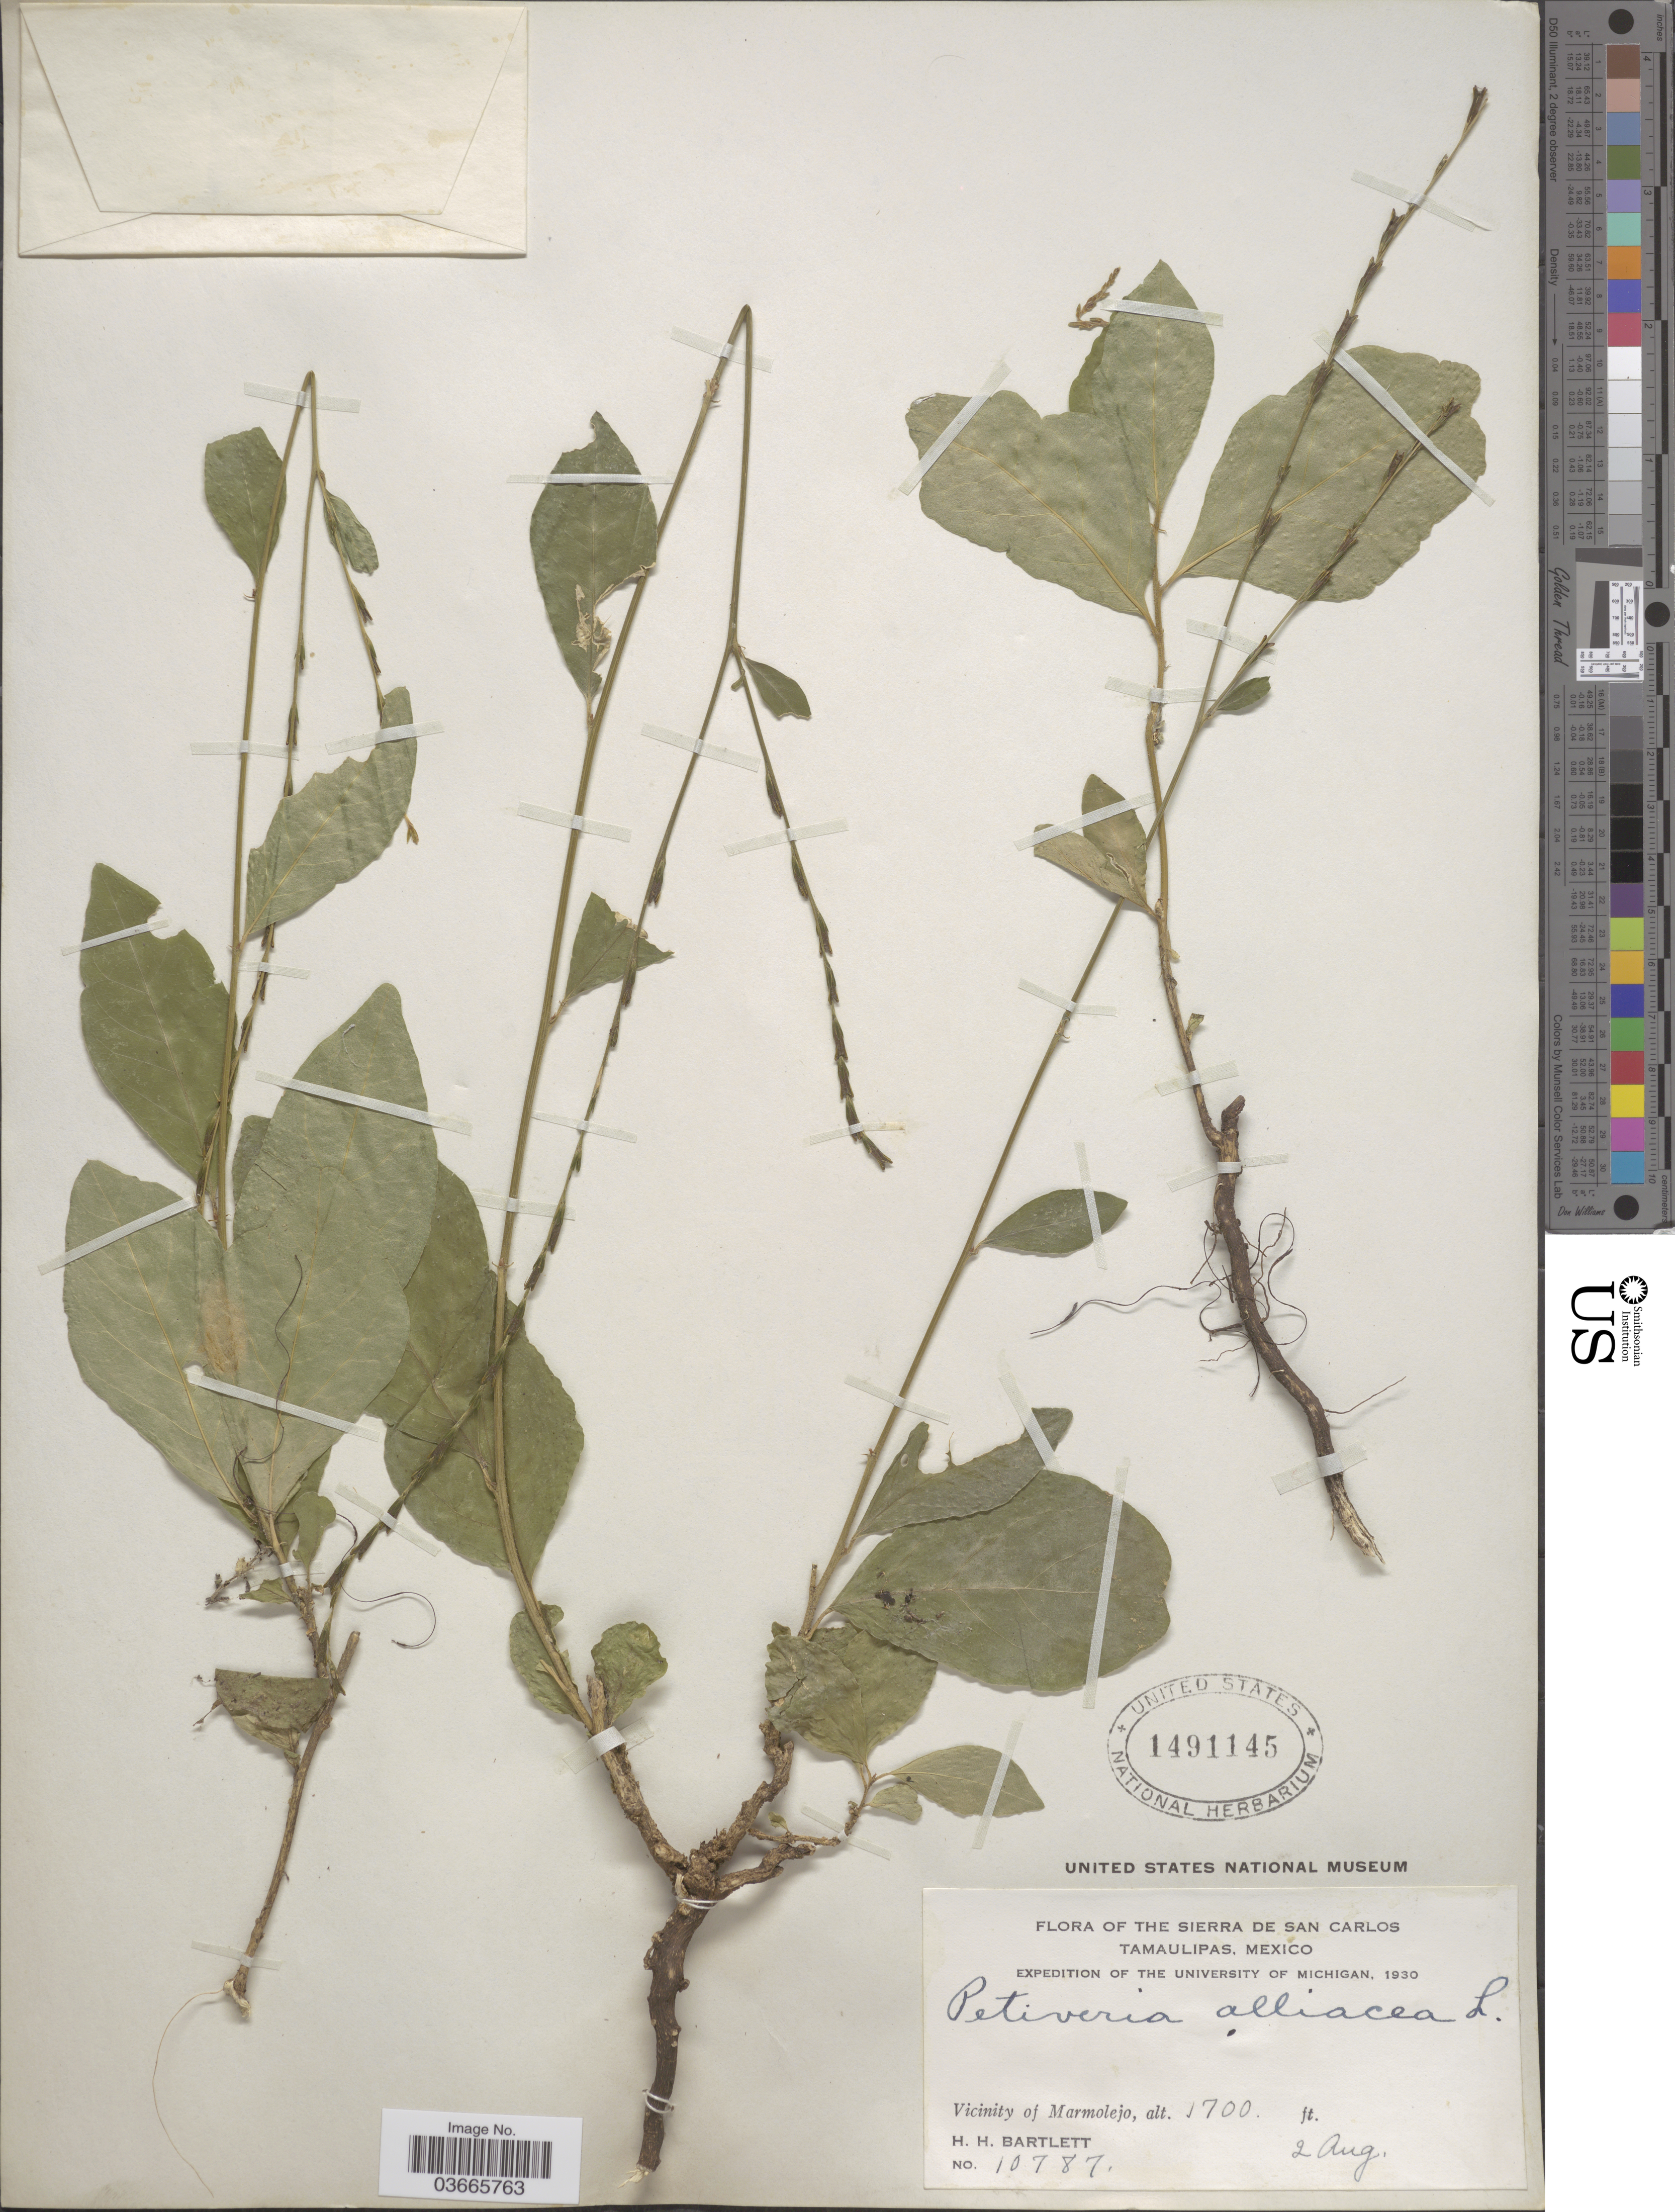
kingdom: Plantae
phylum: Tracheophyta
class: Magnoliopsida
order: Caryophyllales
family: Phytolaccaceae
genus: Petiveria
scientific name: Petiveria alliacea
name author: L.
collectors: H. H. Bartlett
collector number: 10787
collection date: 1930-08-02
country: Mexico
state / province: Tamaulipas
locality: The Sierra de San Carlos. Vicinity of Marmolejo.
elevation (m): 518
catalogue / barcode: US 1491145